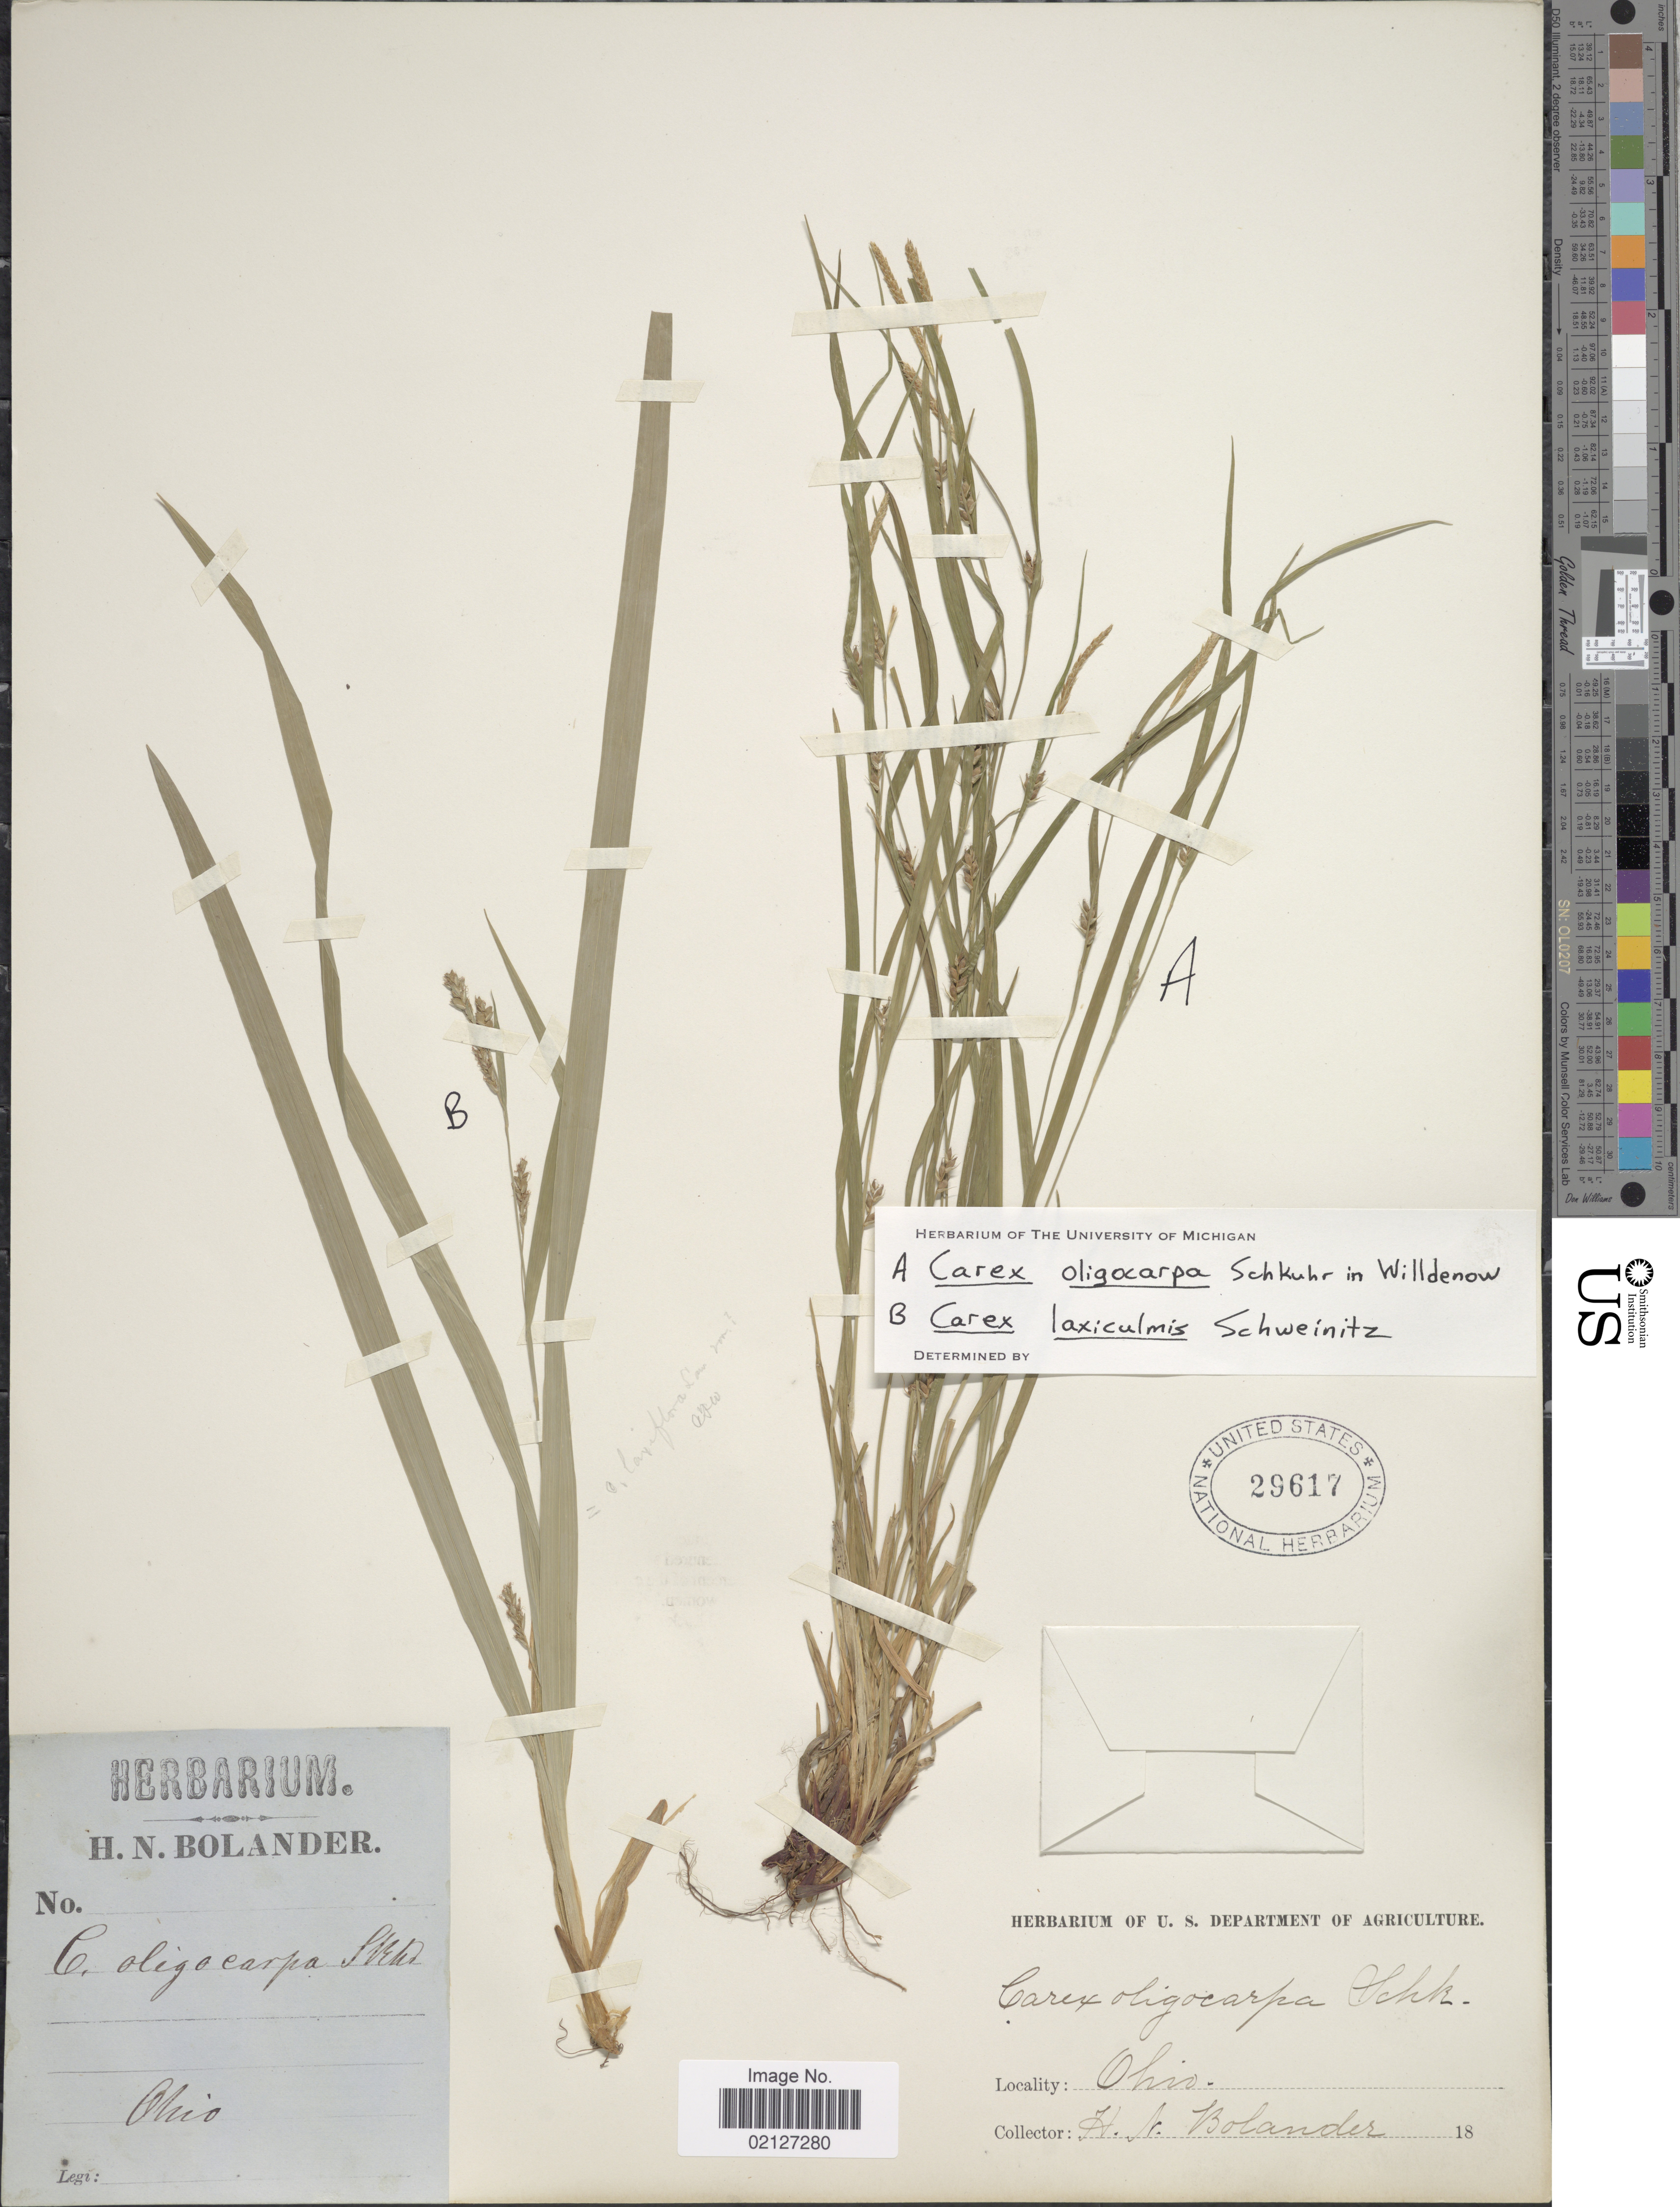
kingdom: Plantae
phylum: Tracheophyta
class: Liliopsida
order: Poales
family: Cyperaceae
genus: Carex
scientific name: Carex oligocarpa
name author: Willd.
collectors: H. Bolander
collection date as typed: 18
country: United States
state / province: Ohio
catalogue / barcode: US 29617